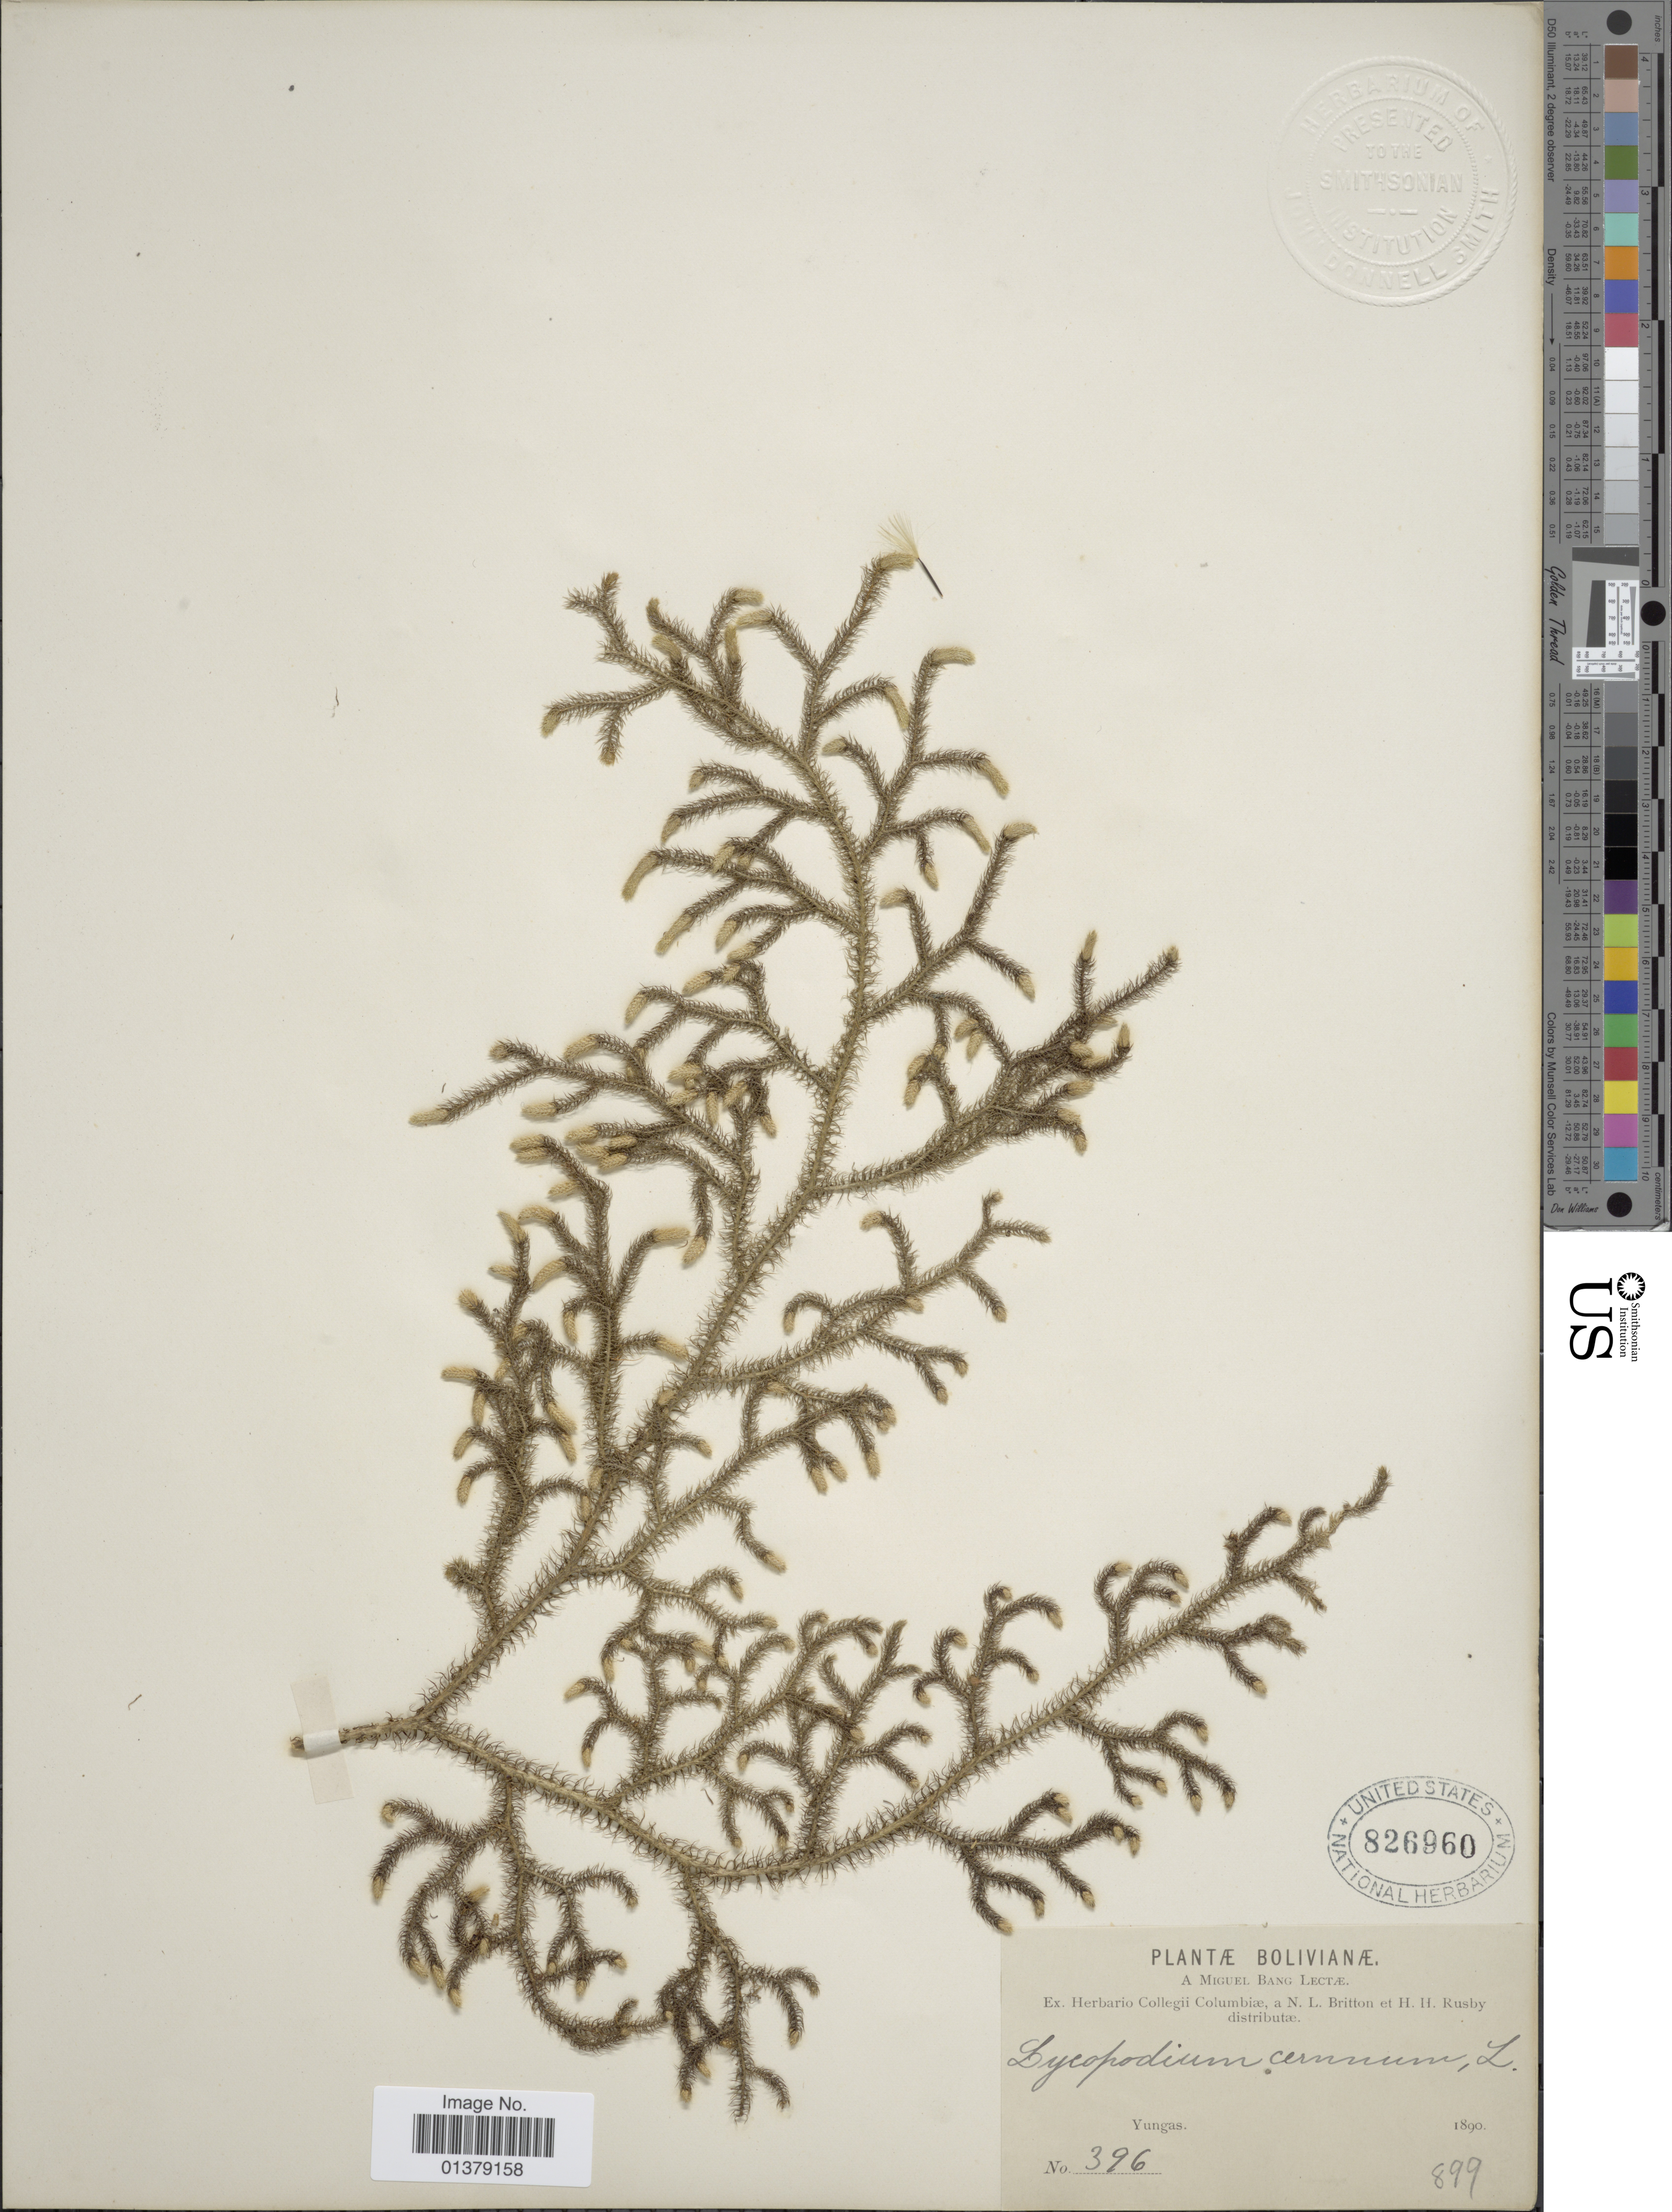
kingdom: Plantae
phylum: Tracheophyta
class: Lycopodiopsida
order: Lycopodiales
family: Lycopodiaceae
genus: Palhinhaea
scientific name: Palhinhaea curvata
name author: (Sw.) Holub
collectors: M. Bang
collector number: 396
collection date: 1890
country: Bolivia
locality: Yungas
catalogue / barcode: US 826960